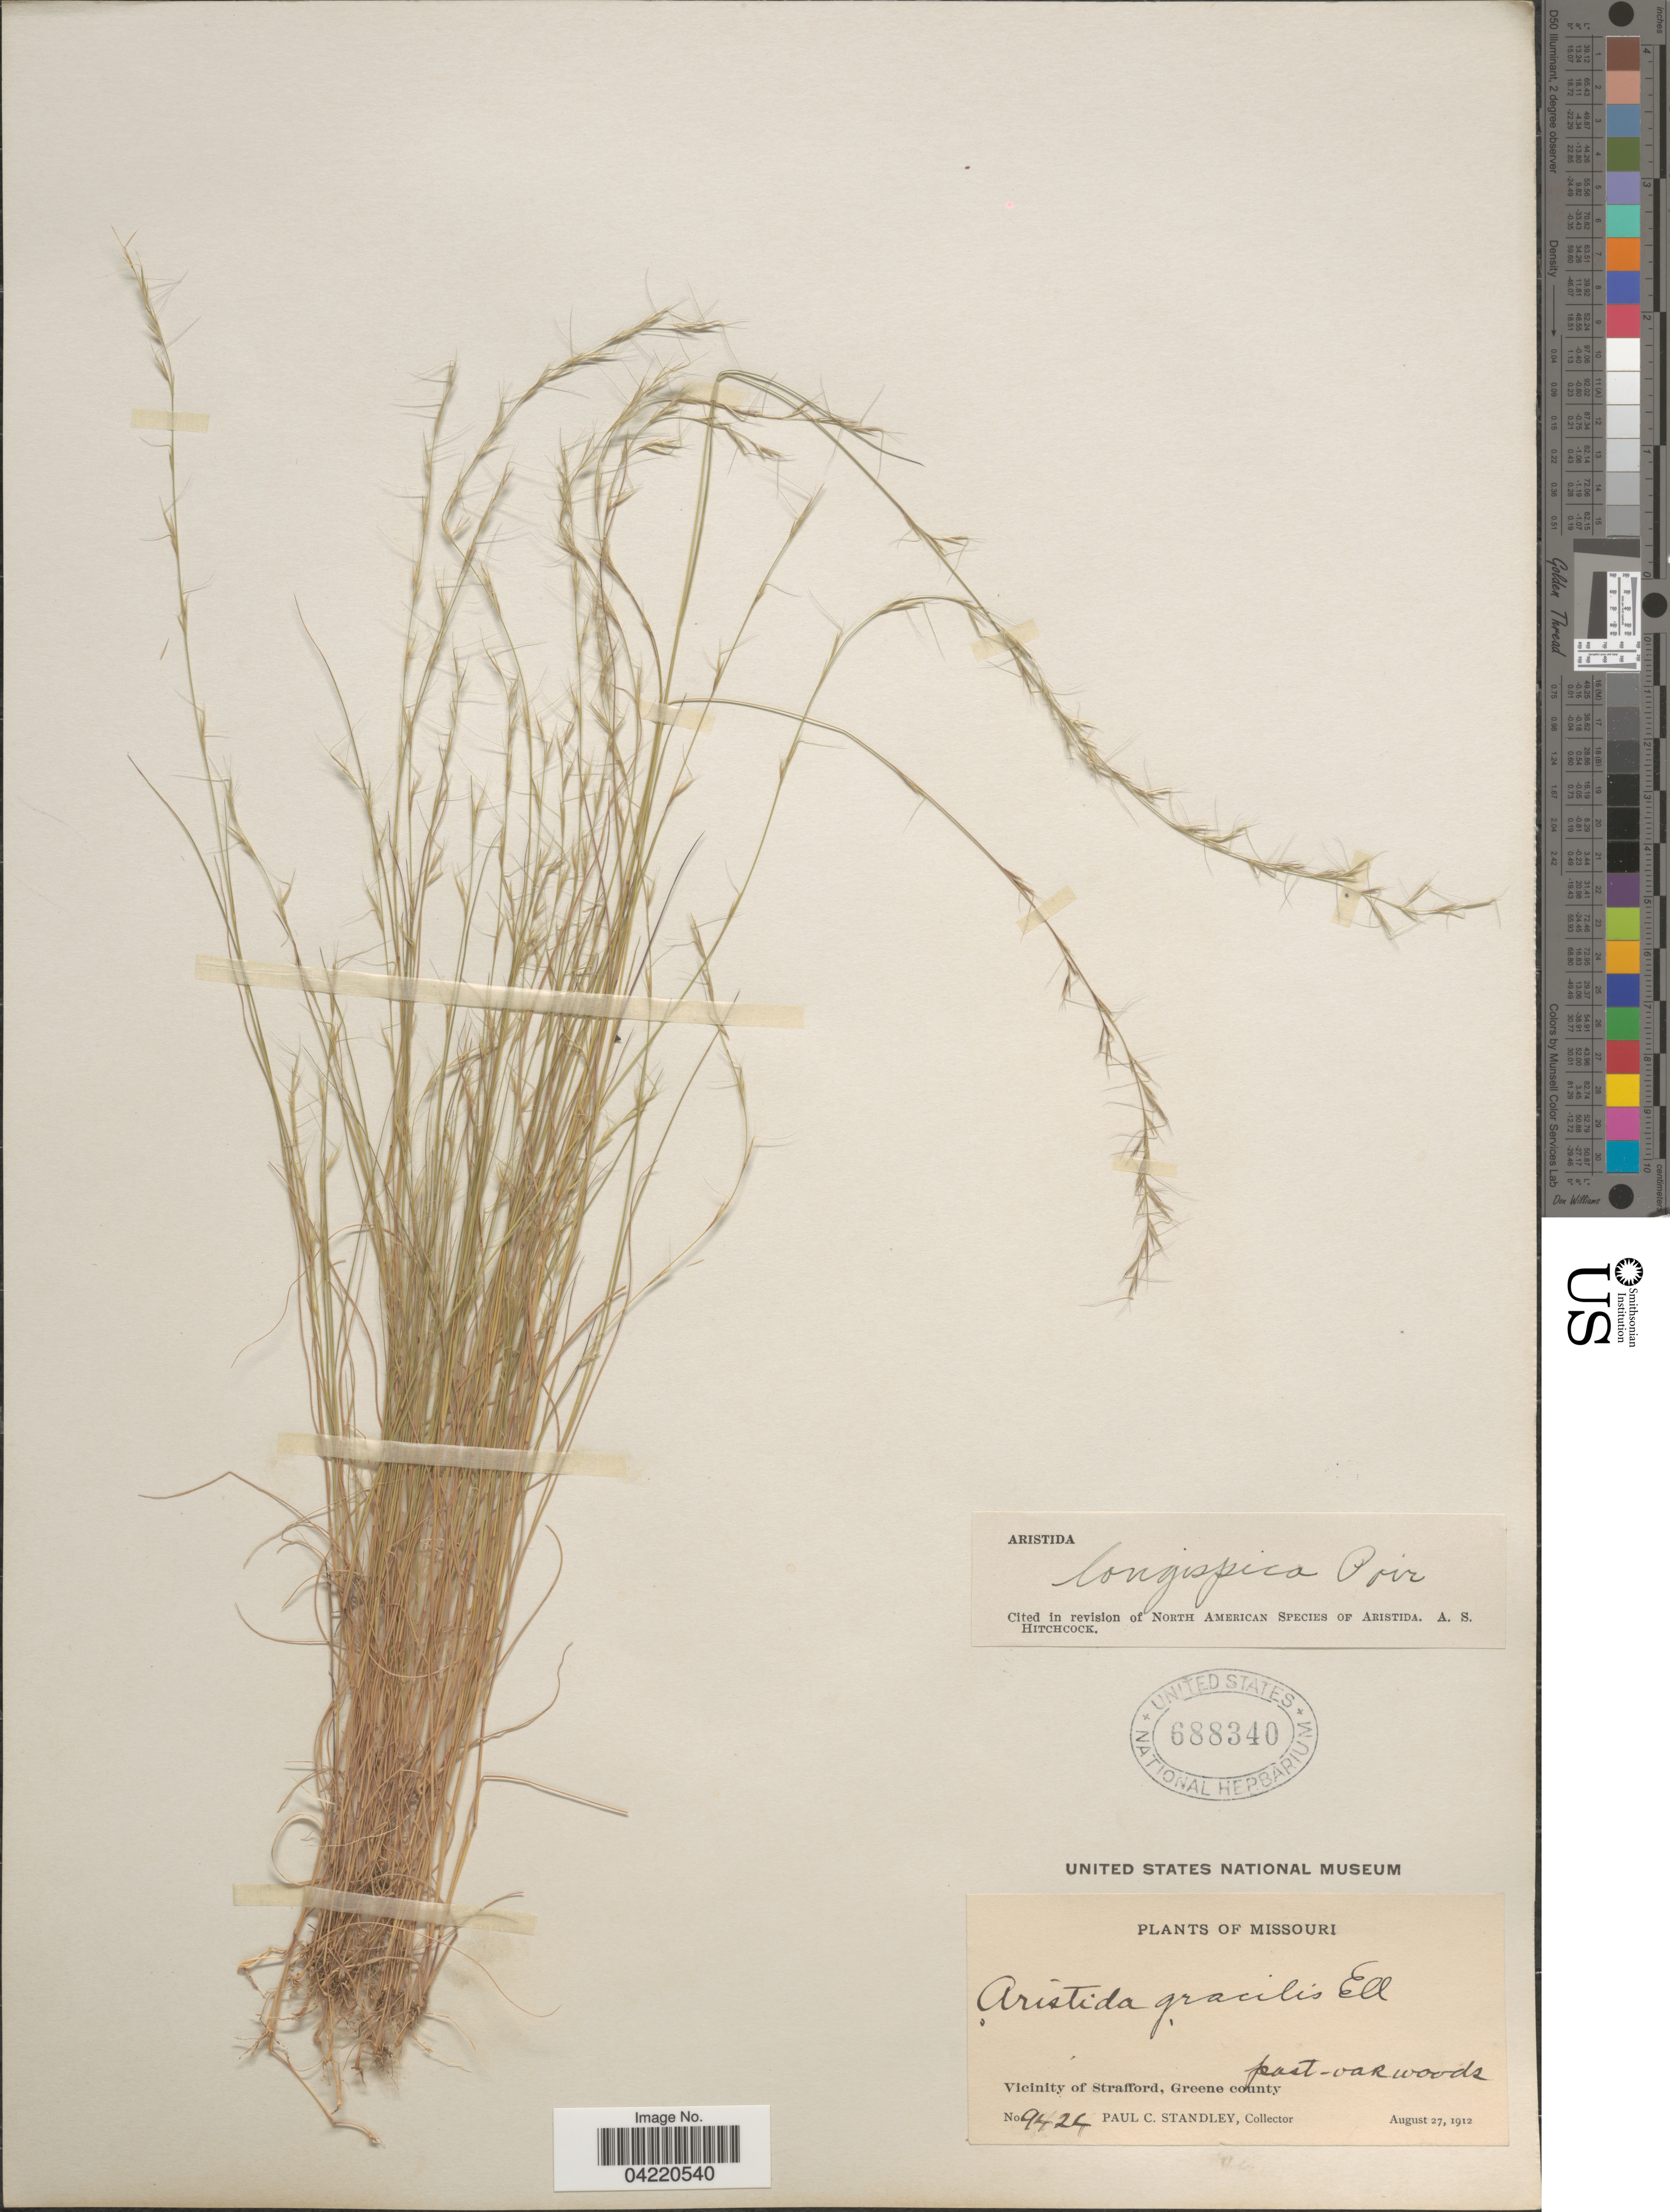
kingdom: Plantae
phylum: Tracheophyta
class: Liliopsida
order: Poales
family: Poaceae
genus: Aristida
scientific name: Aristida longespica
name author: Poir.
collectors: P. C. Standley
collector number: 9424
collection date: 1912-08-27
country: United States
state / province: Missouri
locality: Vicinity of Strafford, Greene county.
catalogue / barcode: US 688340